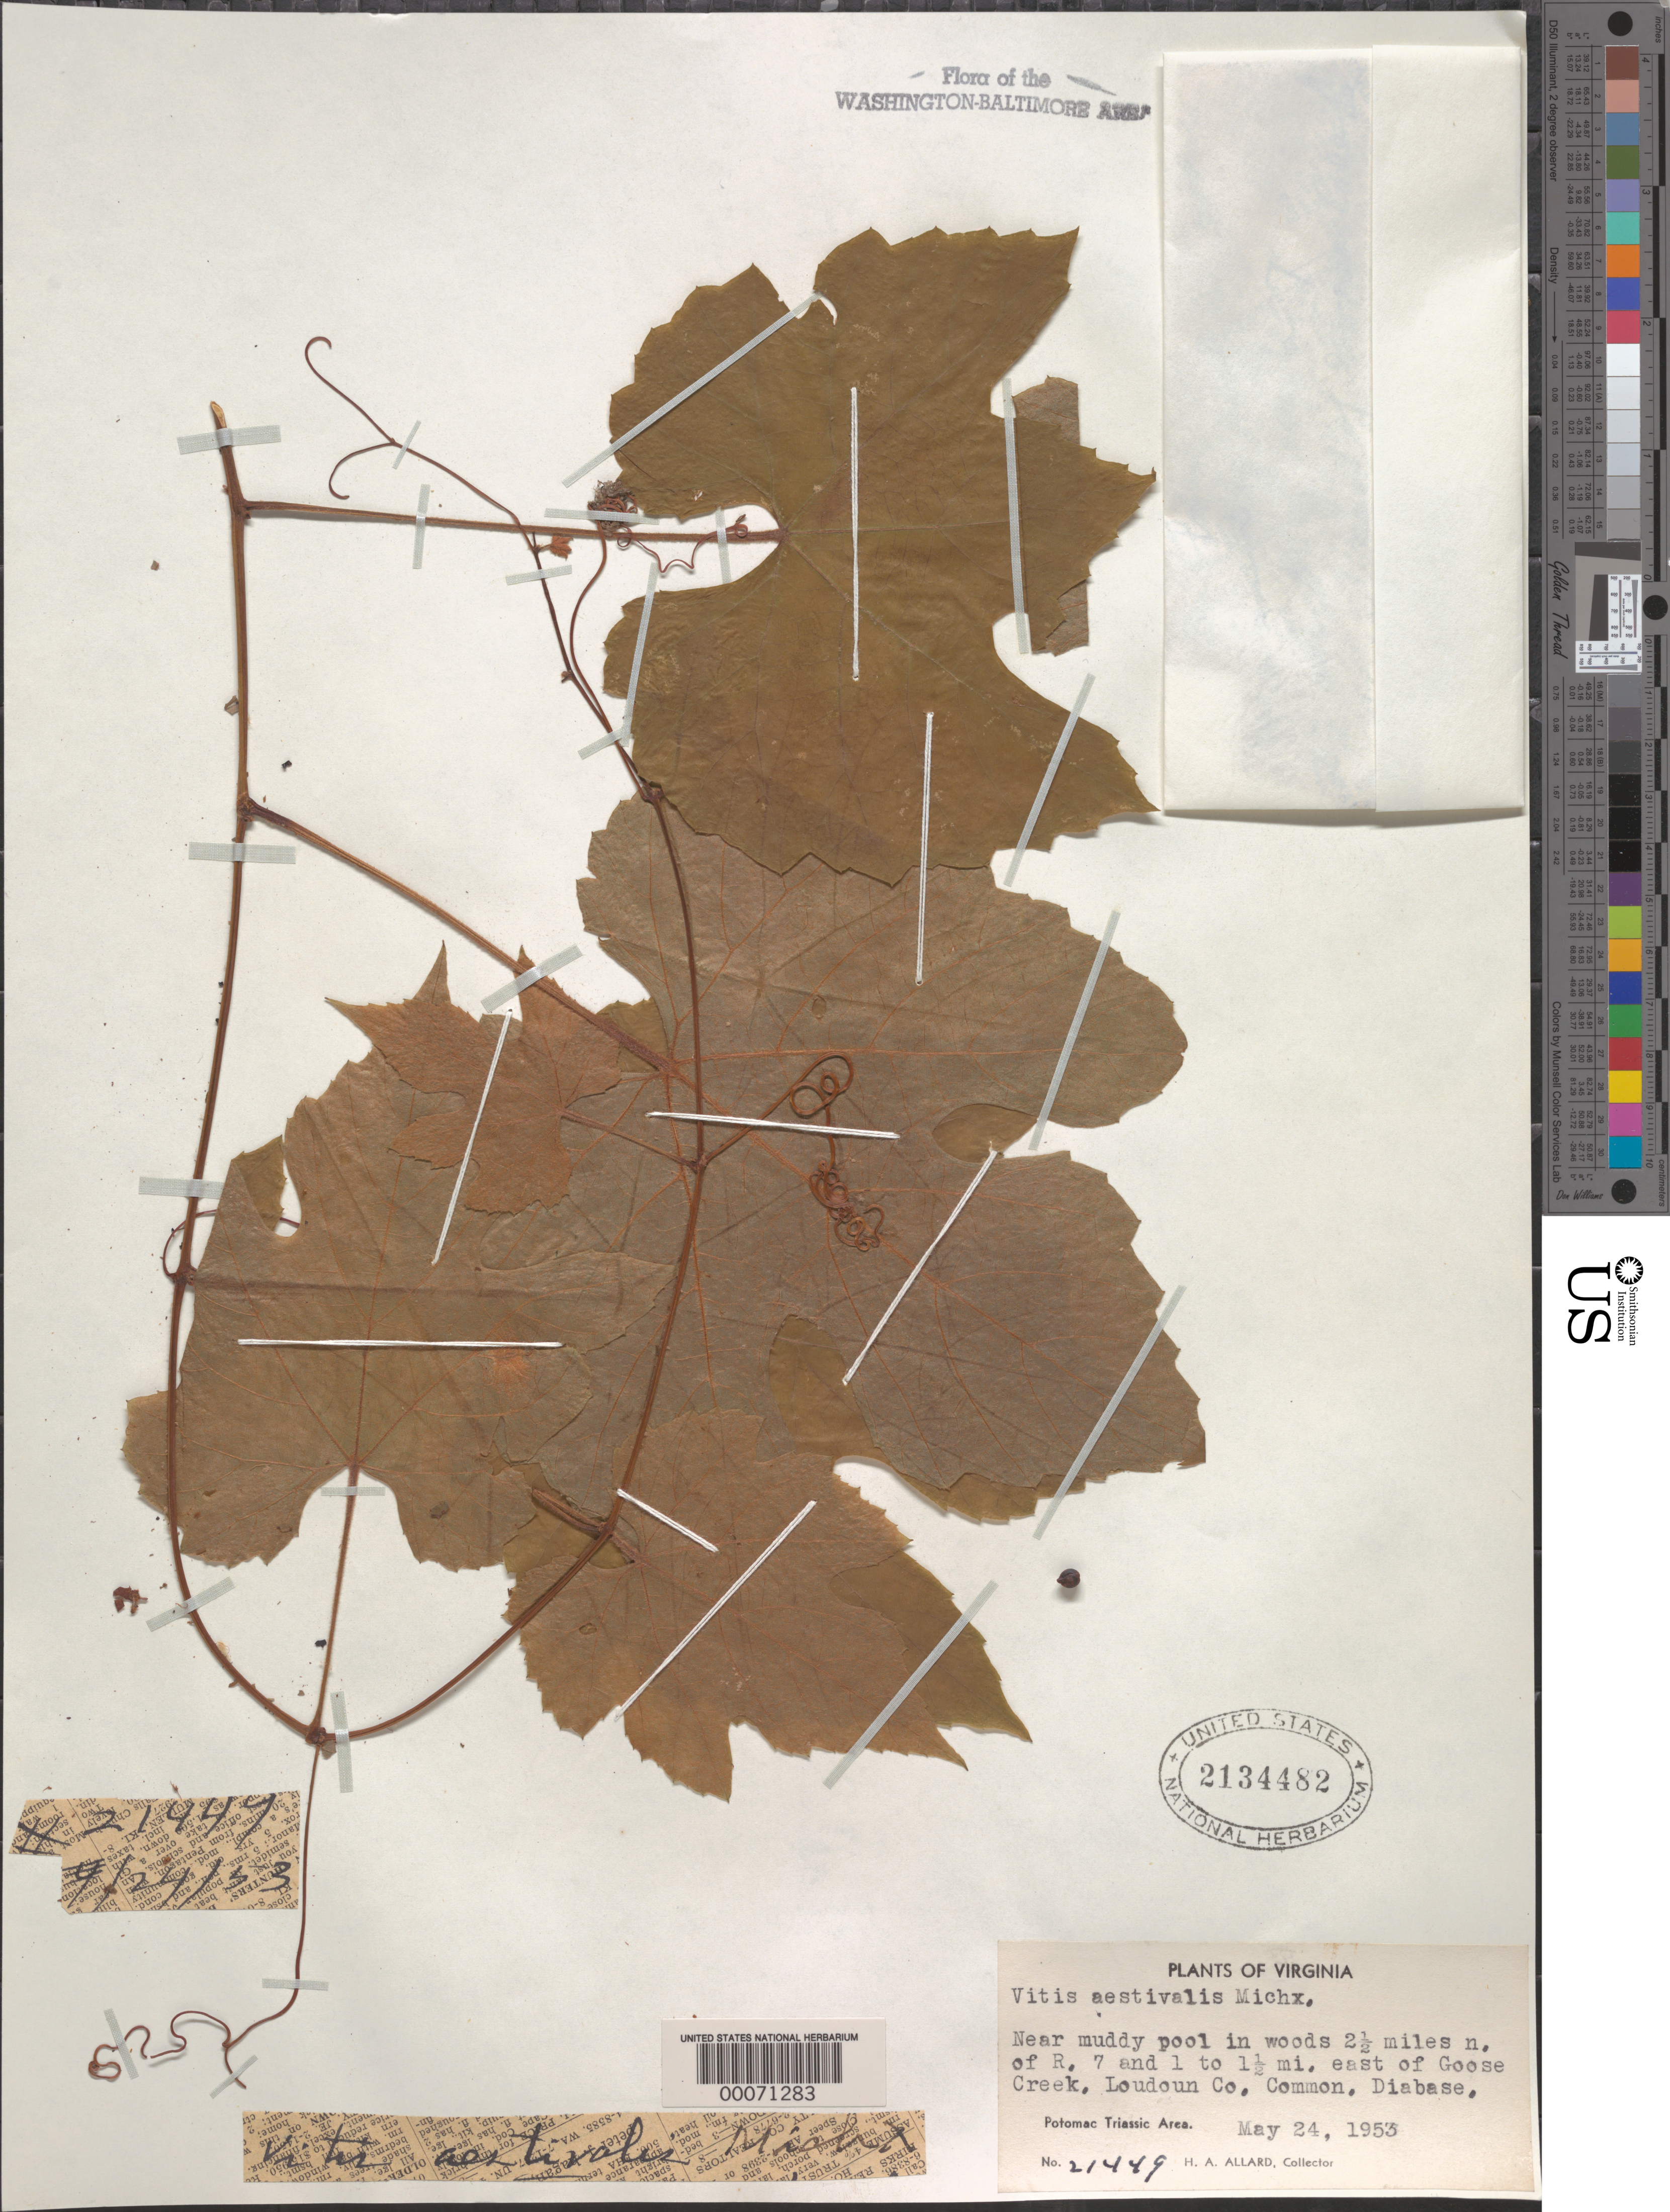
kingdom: Plantae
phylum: Tracheophyta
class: Magnoliopsida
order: Vitales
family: Vitaceae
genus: Vitis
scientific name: Vitis aestivalis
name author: Michx.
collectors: H. A. Allard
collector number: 21449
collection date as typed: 24 May 1953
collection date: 1953-05-24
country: United States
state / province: Virginia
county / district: Loudoun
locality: North of Route 7 and east of Goose Creek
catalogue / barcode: US 2134482